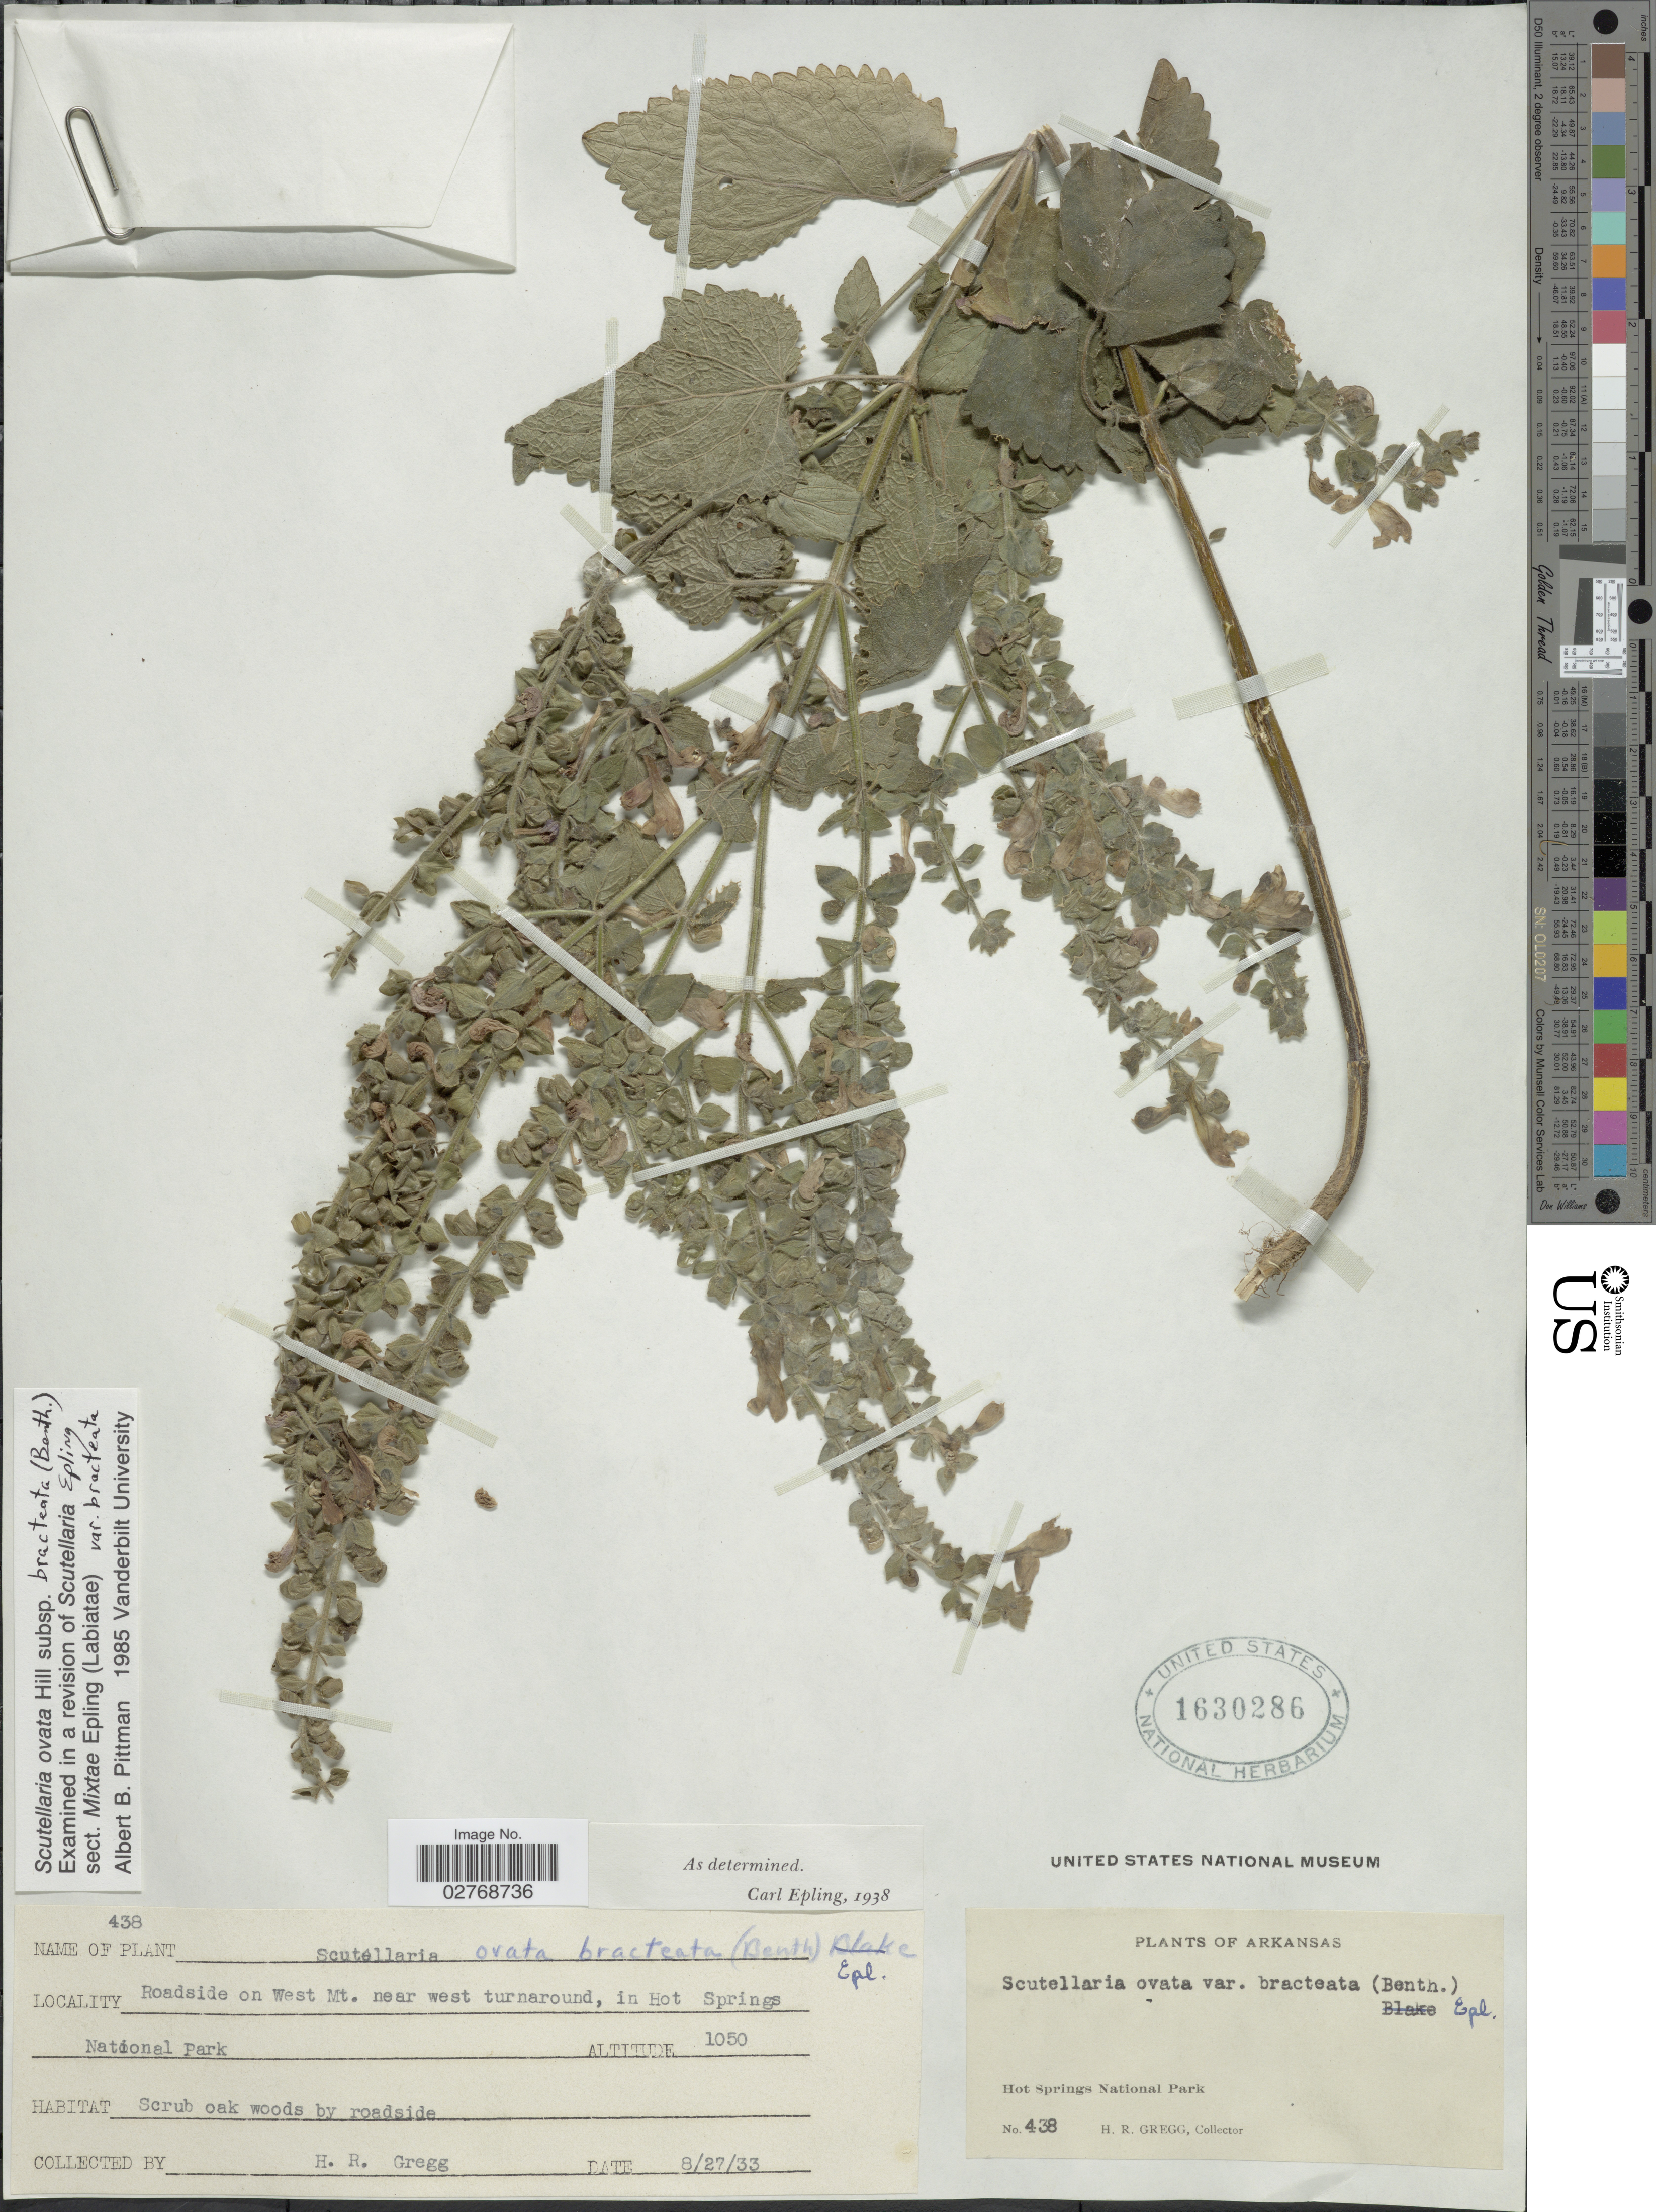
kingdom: Plantae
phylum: Tracheophyta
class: Magnoliopsida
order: Lamiales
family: Lamiaceae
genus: Scutellaria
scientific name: Scutellaria ovata subsp. bracteata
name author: (Benth.) Epling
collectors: H. Gregg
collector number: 438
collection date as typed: Transcribed d/m/y: 27/8/33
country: United States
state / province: Arkansas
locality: Roadside on West Mt. near west turnaround, in Hot Springs National Park.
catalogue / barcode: US 1630286